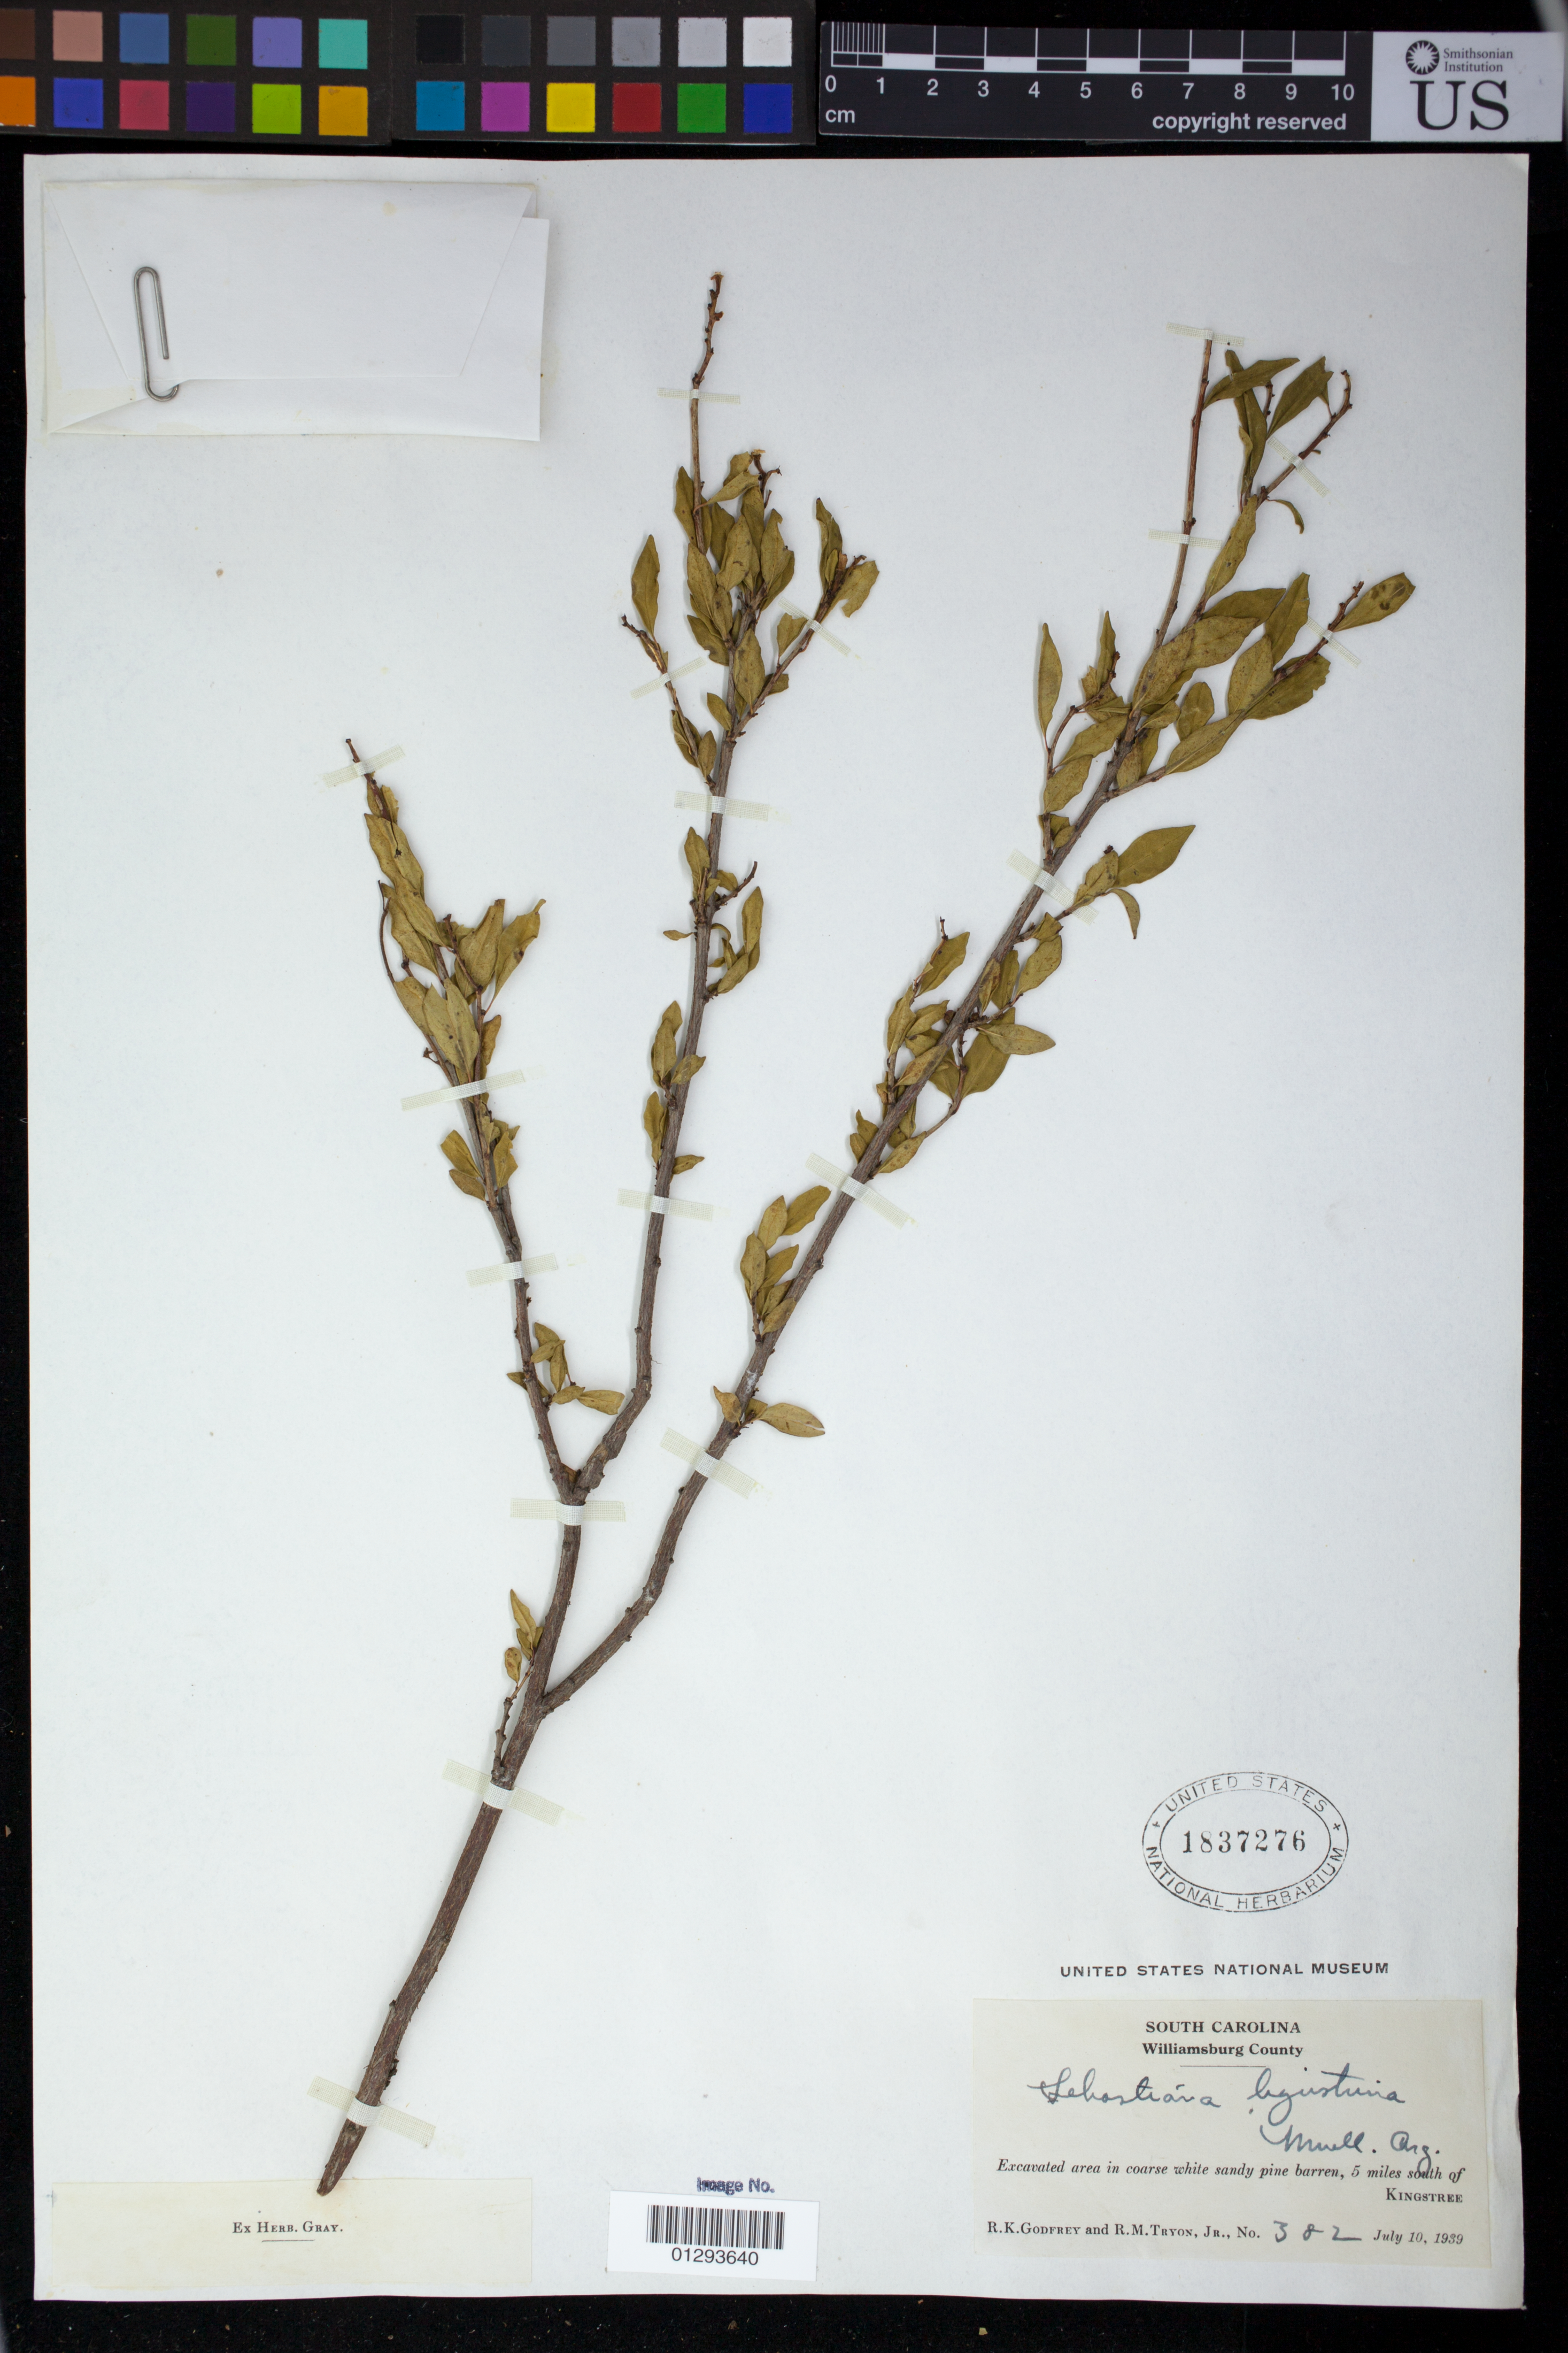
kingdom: Plantae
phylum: Tracheophyta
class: Magnoliopsida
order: Malpighiales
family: Euphorbiaceae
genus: Sebastiania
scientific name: Sebastiania fruticosa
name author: (Bartram) Fernald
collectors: R. K. Godfrey & R. M. Tryon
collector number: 382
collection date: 1939-07-10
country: United States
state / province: South Carolina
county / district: Williamsburg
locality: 5 miles south of Kingstree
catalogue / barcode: US 1837276